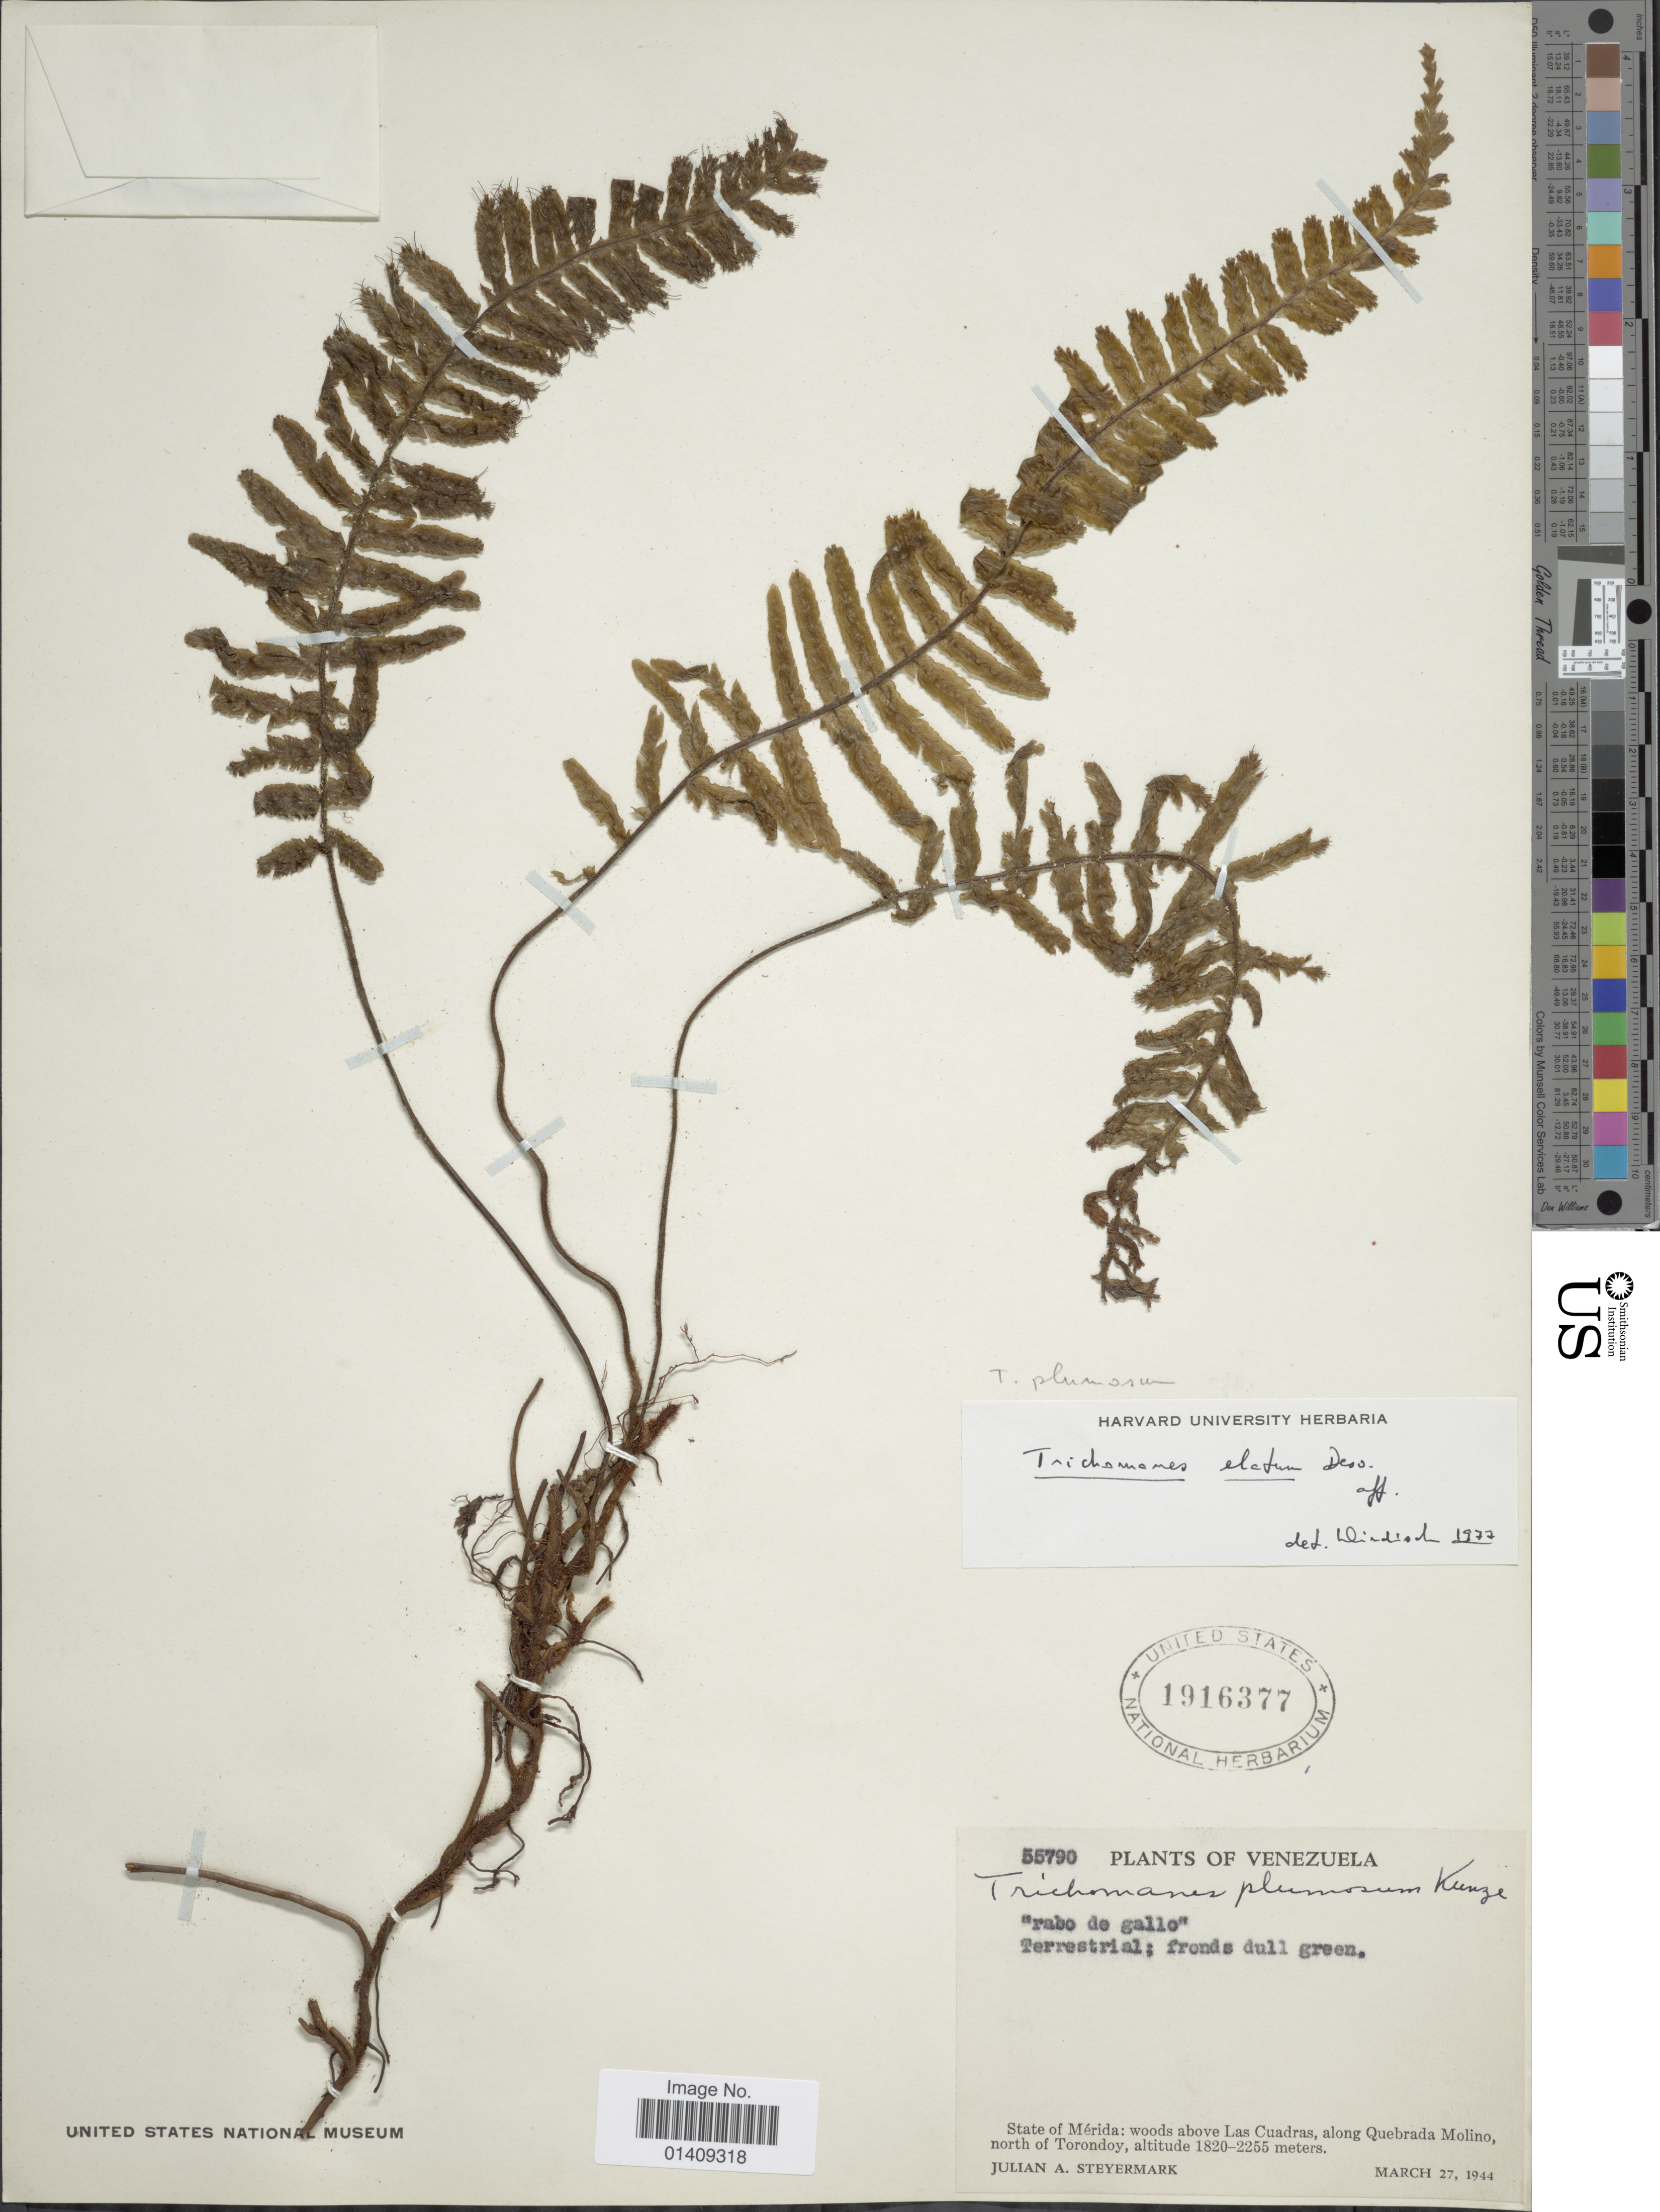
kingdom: Plantae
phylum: Tracheophyta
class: Polypodiopsida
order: Hymenophyllales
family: Hymenophyllaceae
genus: Trichomanes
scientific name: Trichomanes plumosum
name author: Kunze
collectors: J. Steyermark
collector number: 55790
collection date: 1944-03-27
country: Venezuela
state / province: Mérida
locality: State of Merida: woods above Las Cuadras along Quebrada Molino north of Torondoy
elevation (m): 1820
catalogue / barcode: US 1916377